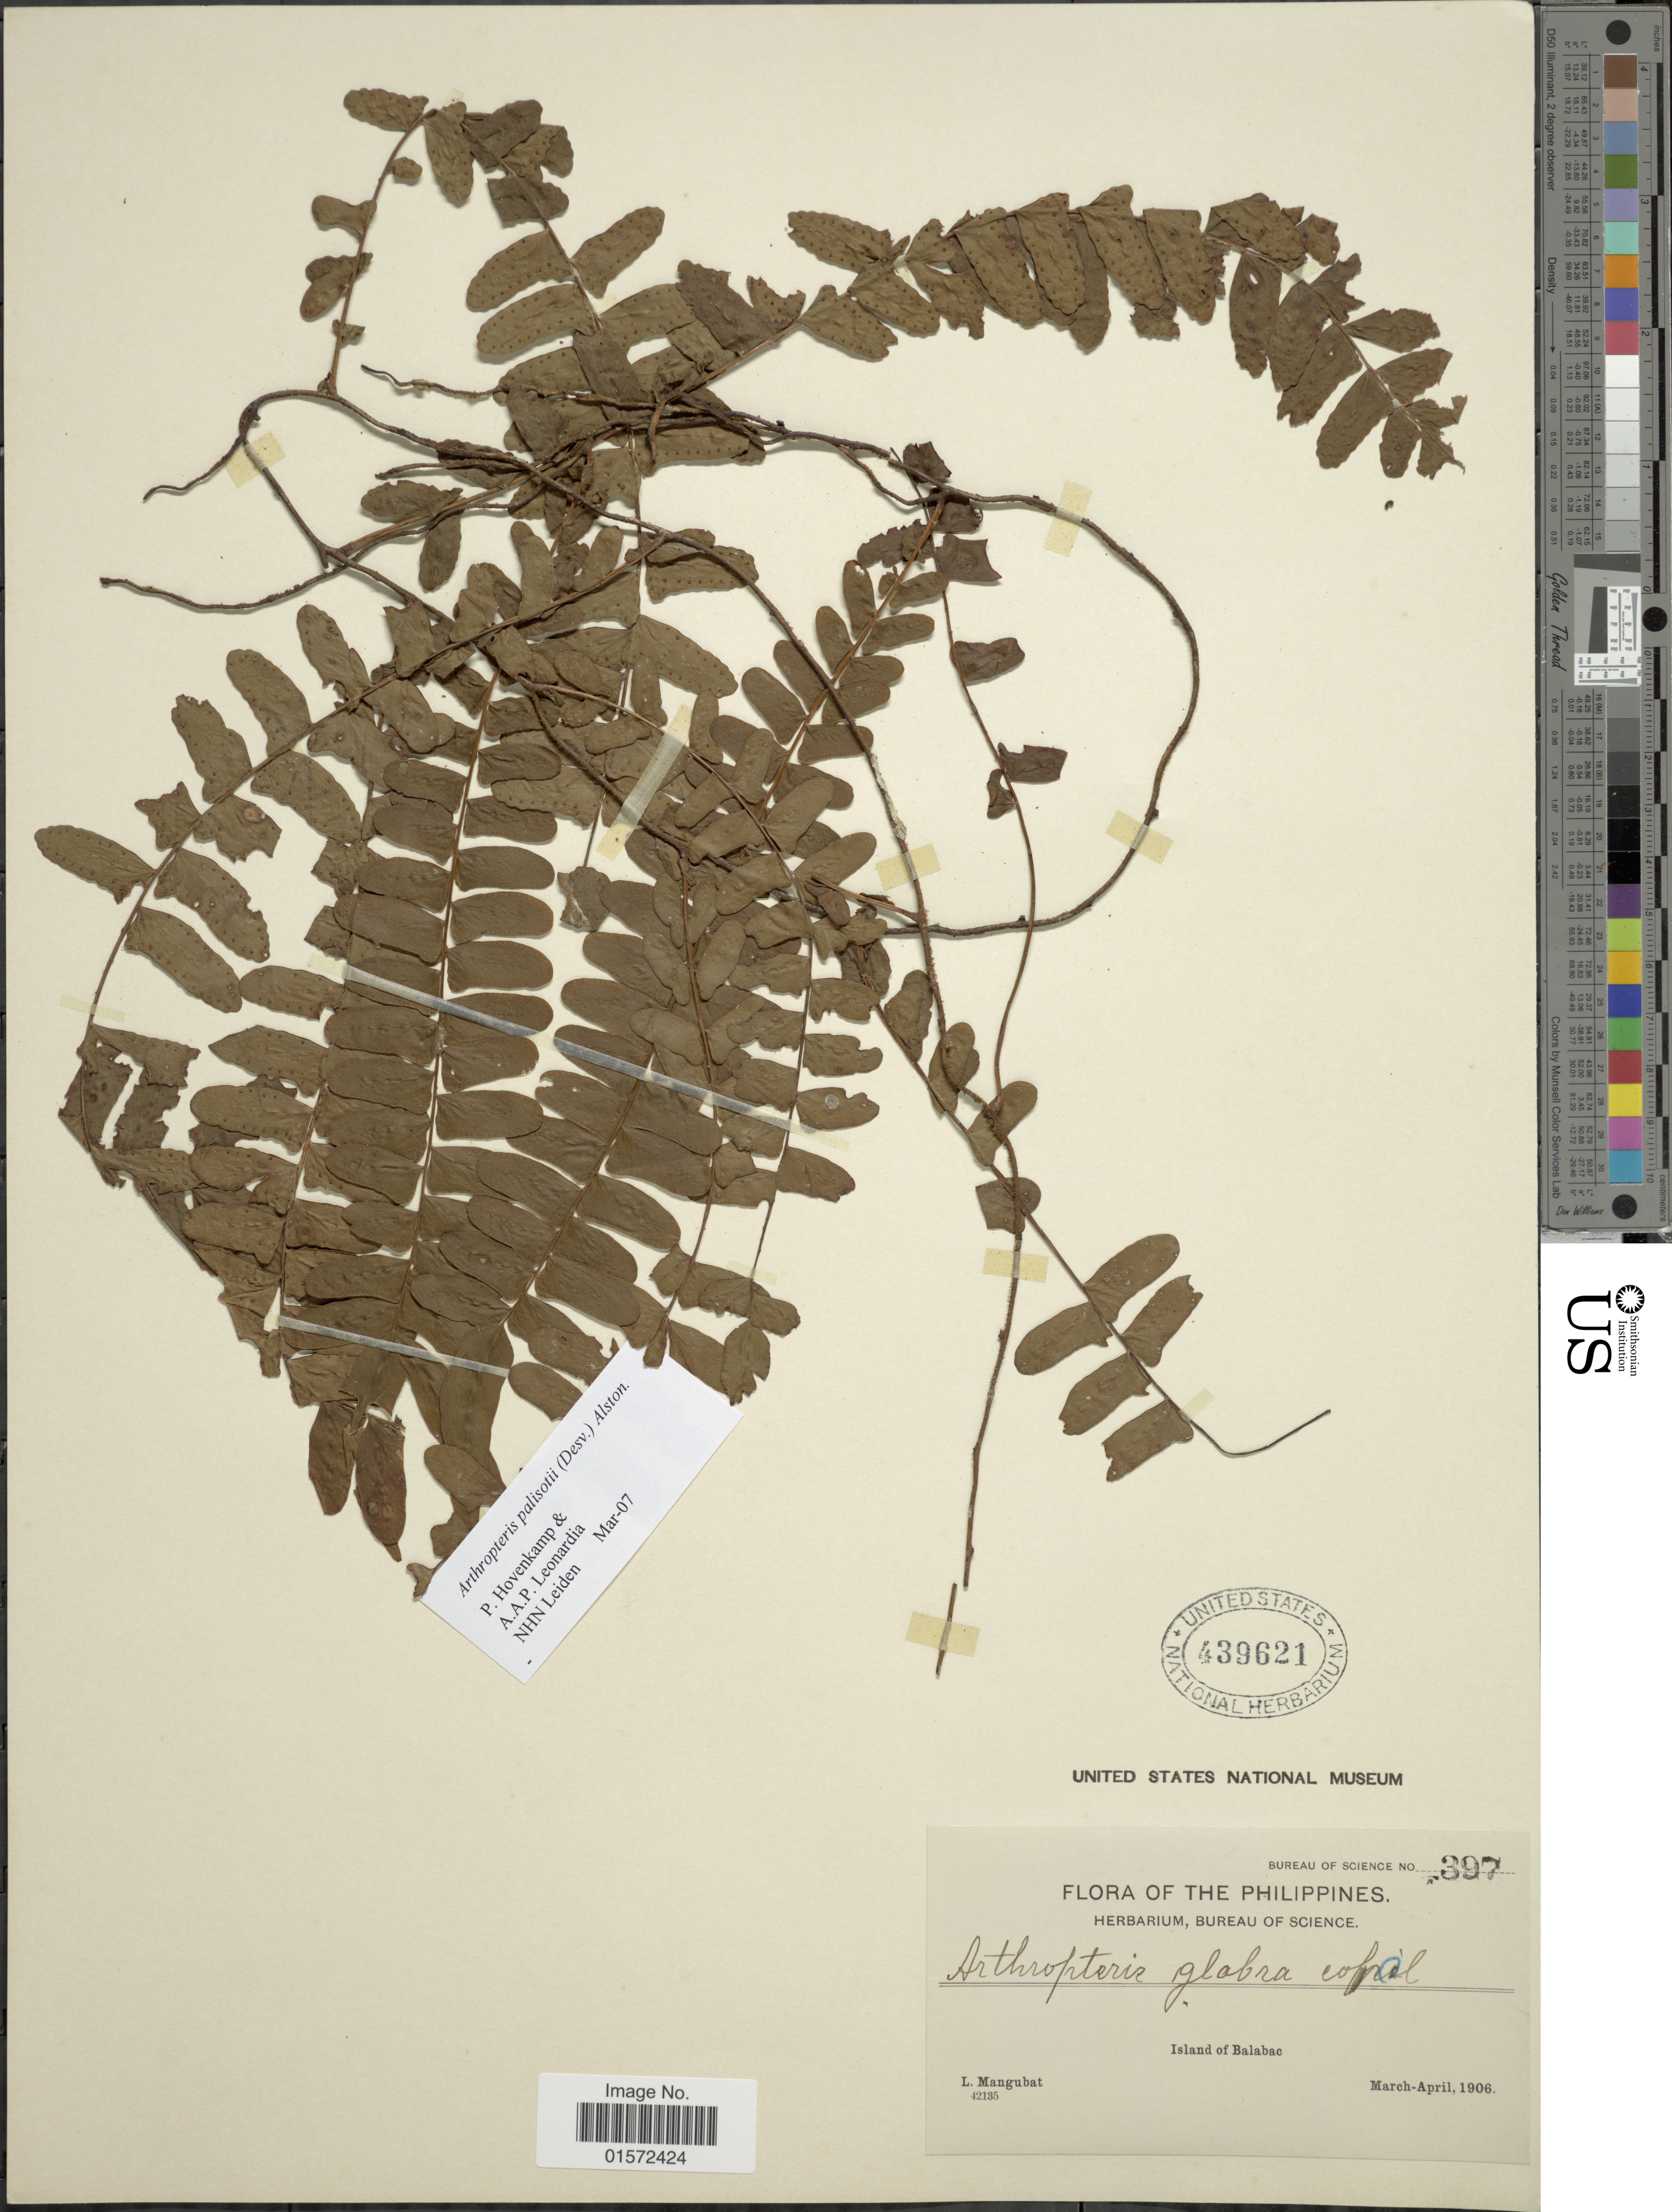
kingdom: Plantae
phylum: Tracheophyta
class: Polypodiopsida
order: Polypodiales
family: Tectariaceae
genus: Arthropteris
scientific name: Arthropteris palisotii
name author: (Desv.) Alston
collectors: L. Mangubat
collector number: Bureau of science 397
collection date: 1906-03/1906-04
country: Philippines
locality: Island of Balabac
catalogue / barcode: US 439621